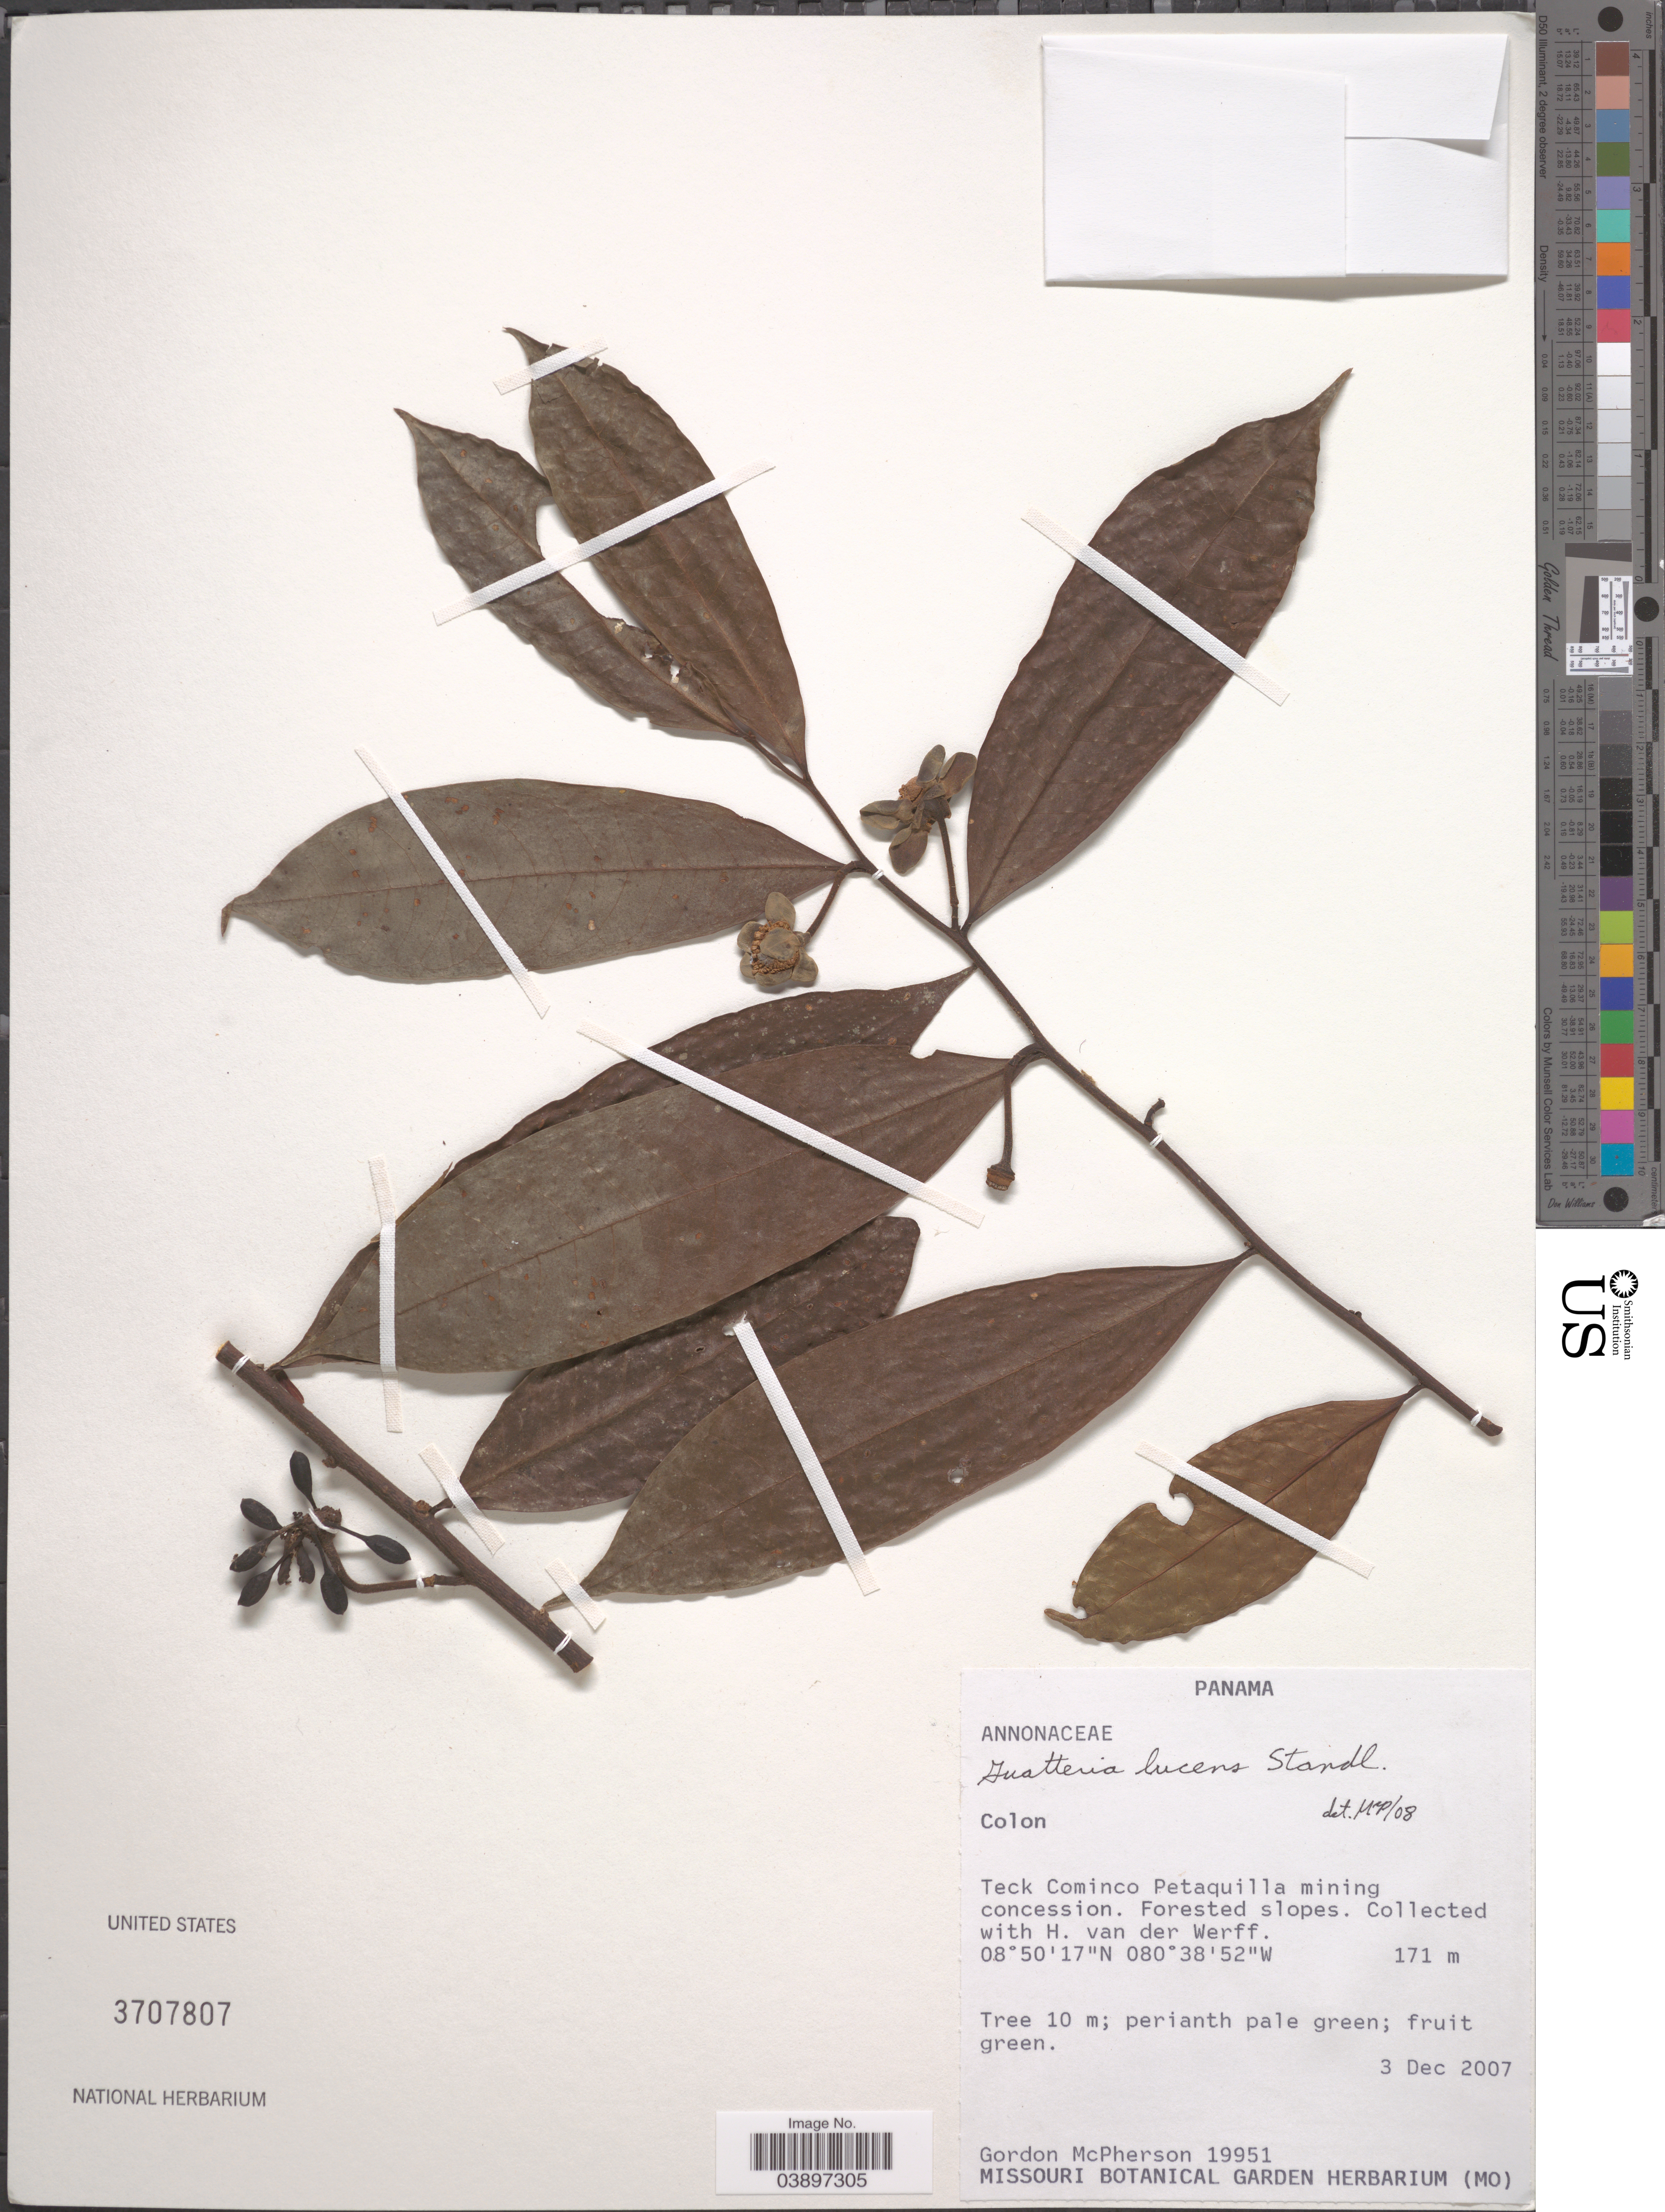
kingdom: Plantae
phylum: Tracheophyta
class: Magnoliopsida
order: Magnoliales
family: Annonaceae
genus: Guatteria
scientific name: Guatteria lucens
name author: Standl.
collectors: G. McPherson & H. van der Werff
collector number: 19951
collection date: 2007-12-03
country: Panama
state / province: Colón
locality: Teck Cominco Petaquilla mining concession. Forest slopes.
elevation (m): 171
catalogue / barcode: US 3707807